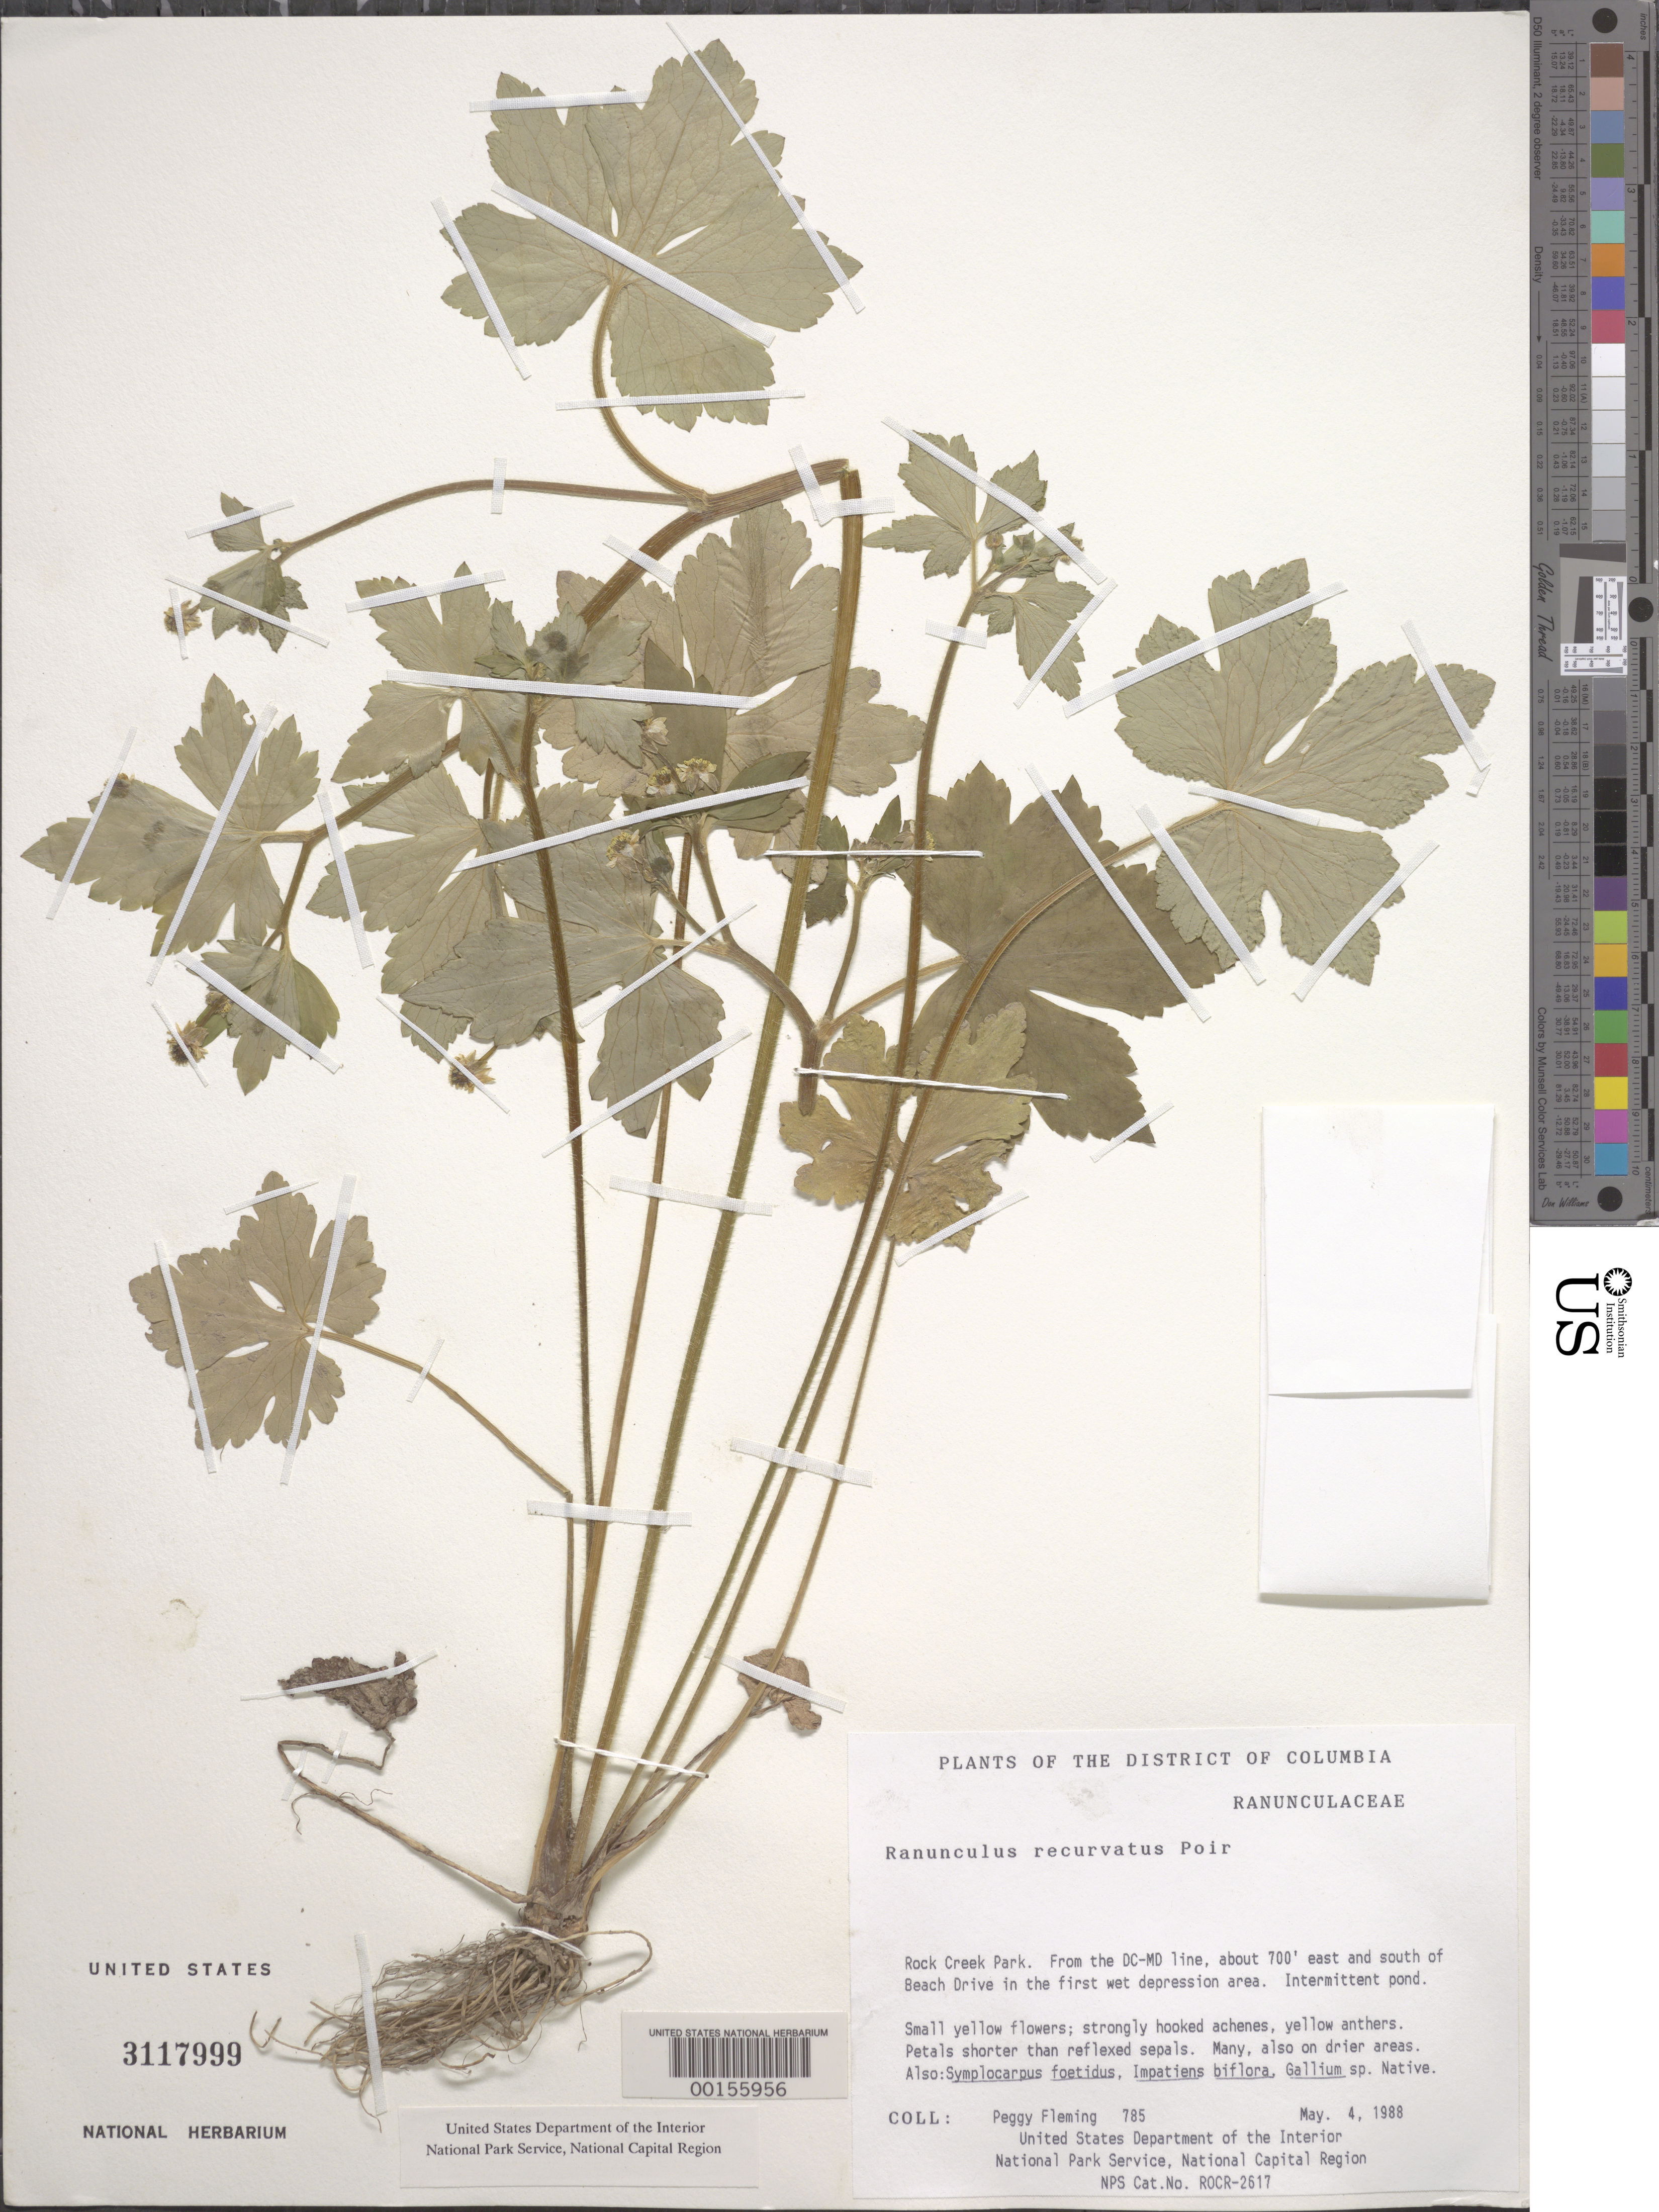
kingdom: Plantae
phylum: Tracheophyta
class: Magnoliopsida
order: Ranunculales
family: Ranunculaceae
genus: Ranunculus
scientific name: Ranunculus recurvatus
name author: Poir.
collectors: P. Fleming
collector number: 785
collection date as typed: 04 May 1988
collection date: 1988-05-04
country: United States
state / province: District of Columbia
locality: Rock Creek Park, 700' SE of Beach Drive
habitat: Intermittent pond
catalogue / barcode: US 3117999